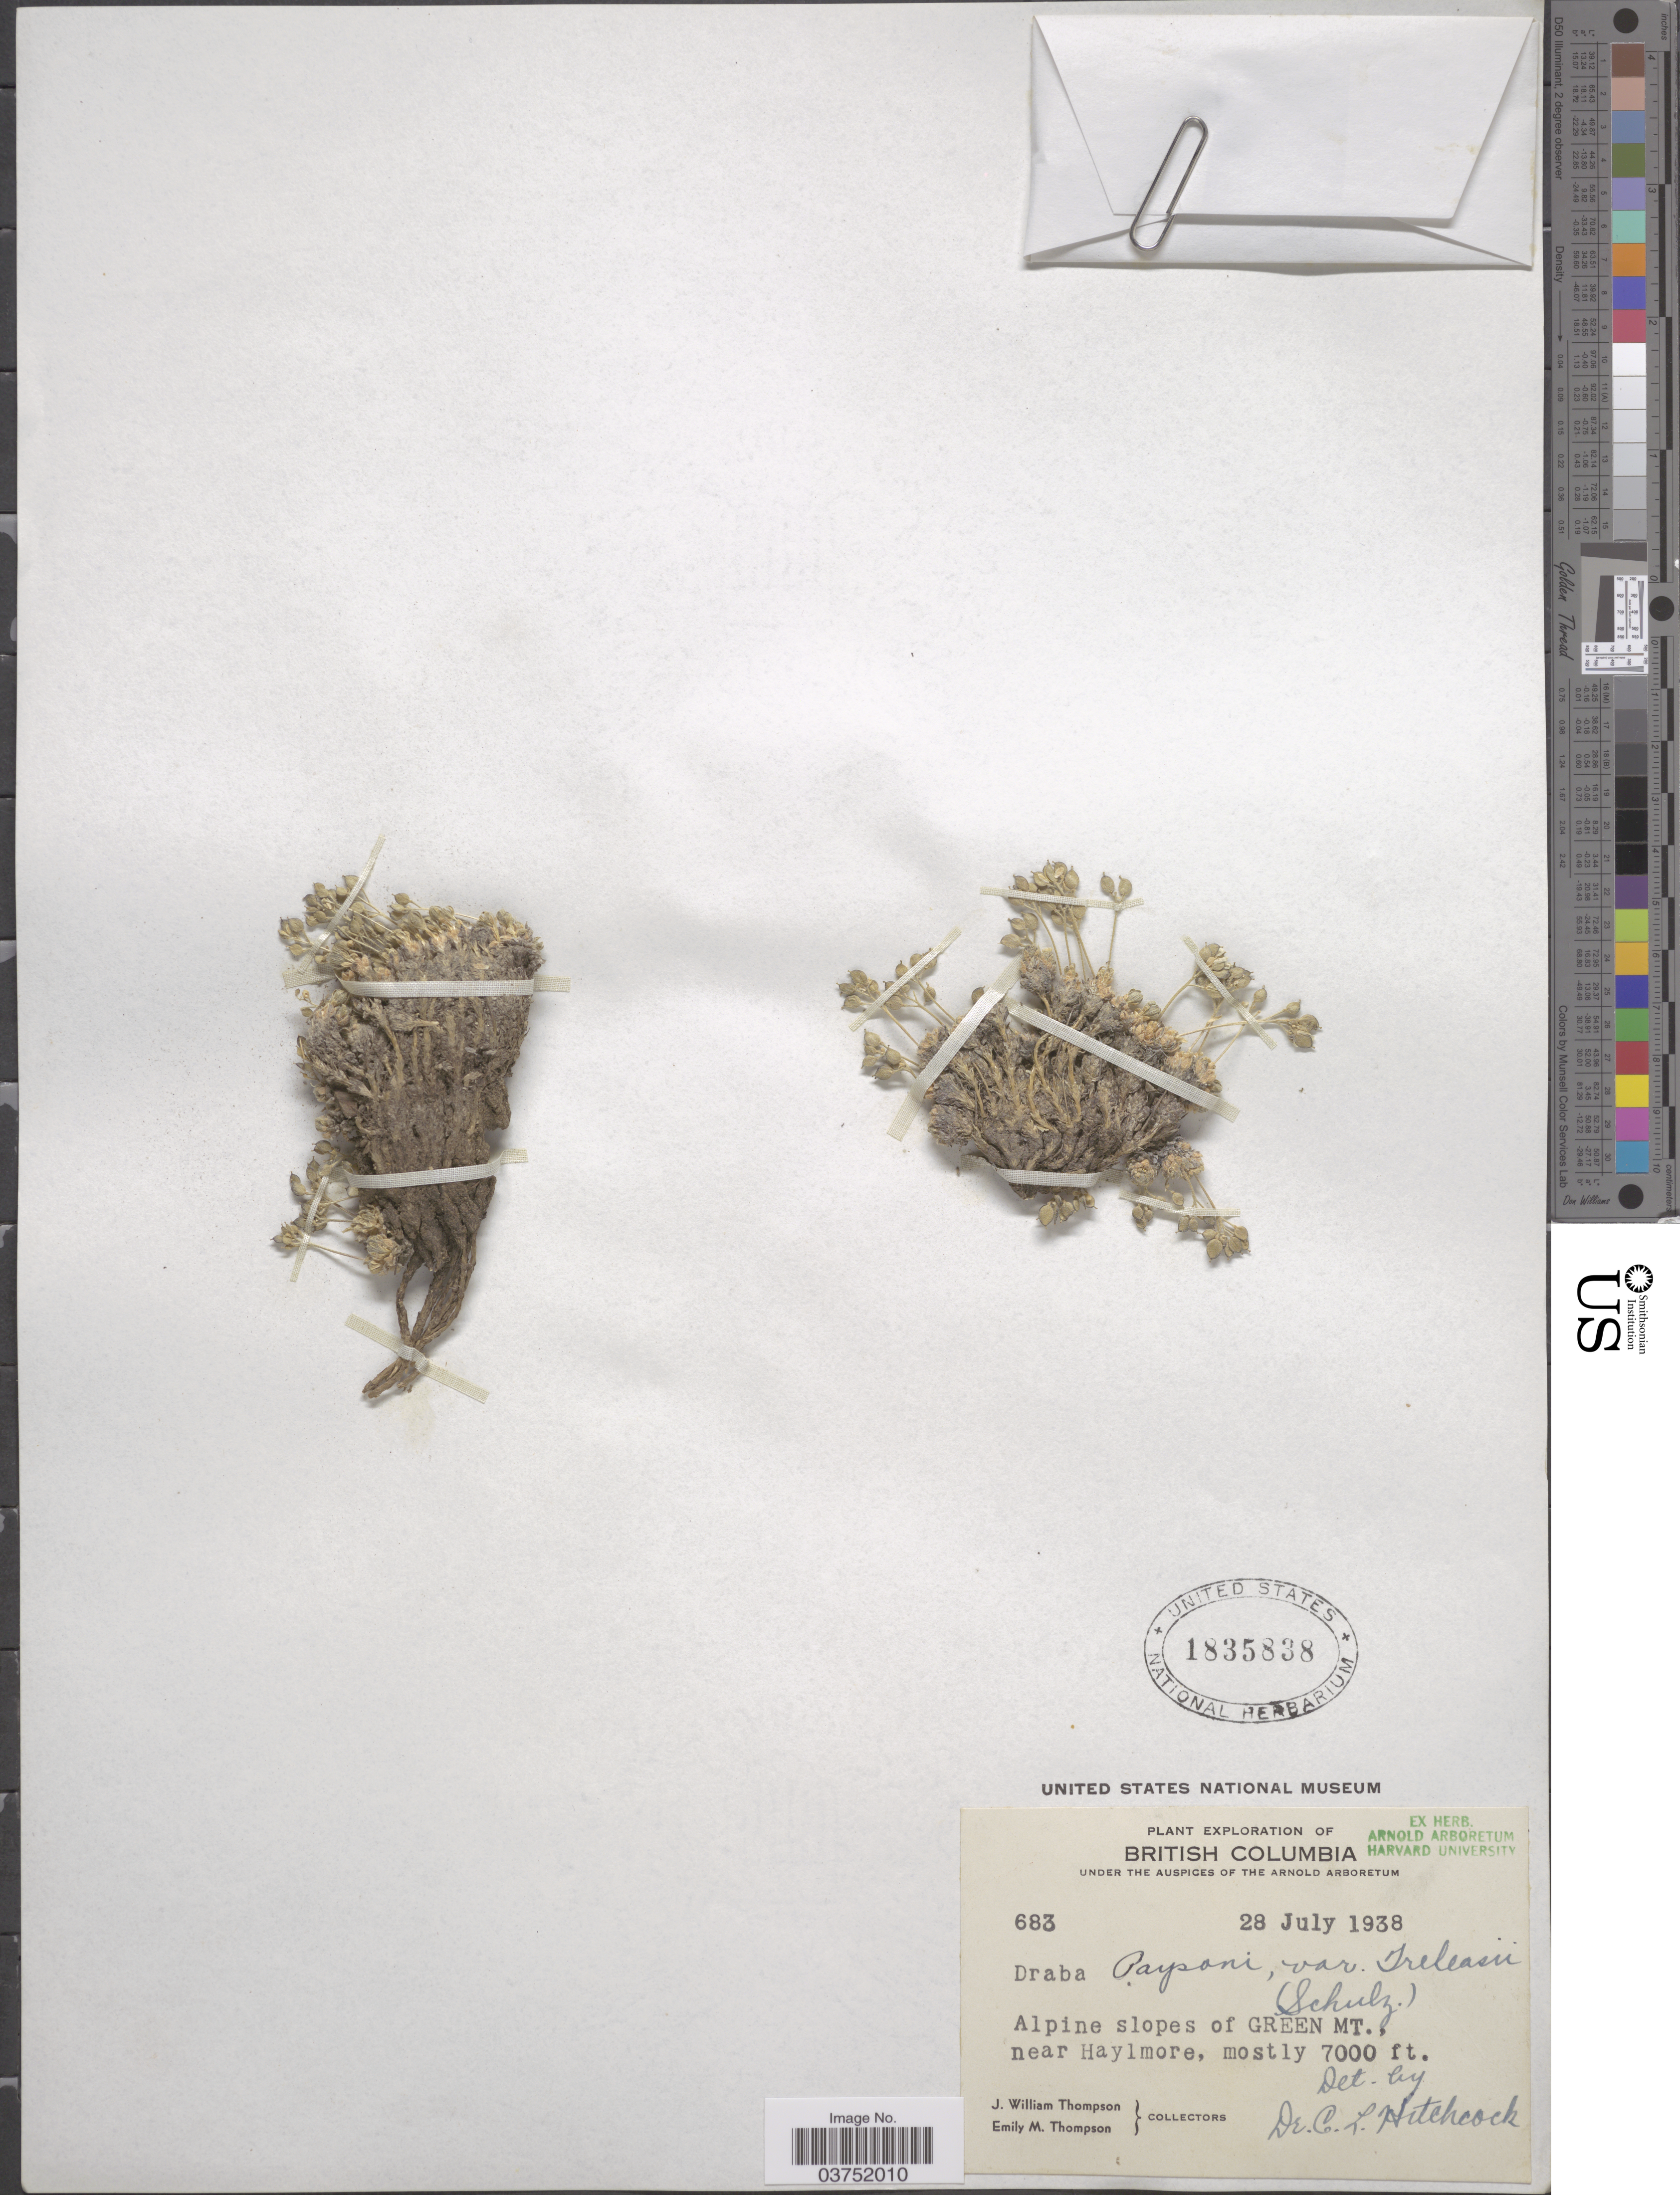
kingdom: Plantae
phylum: Tracheophyta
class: Magnoliopsida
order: Brassicales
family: Brassicaceae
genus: Draba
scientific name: Draba novolympica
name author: Payson & H. St. John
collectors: J. W. Thompson & E. M. Thompson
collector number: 683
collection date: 1938-07-28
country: Canada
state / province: British Columbia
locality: Alpine slopes of Green Mt., near Haylmore.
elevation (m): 2134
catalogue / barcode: US 1835838